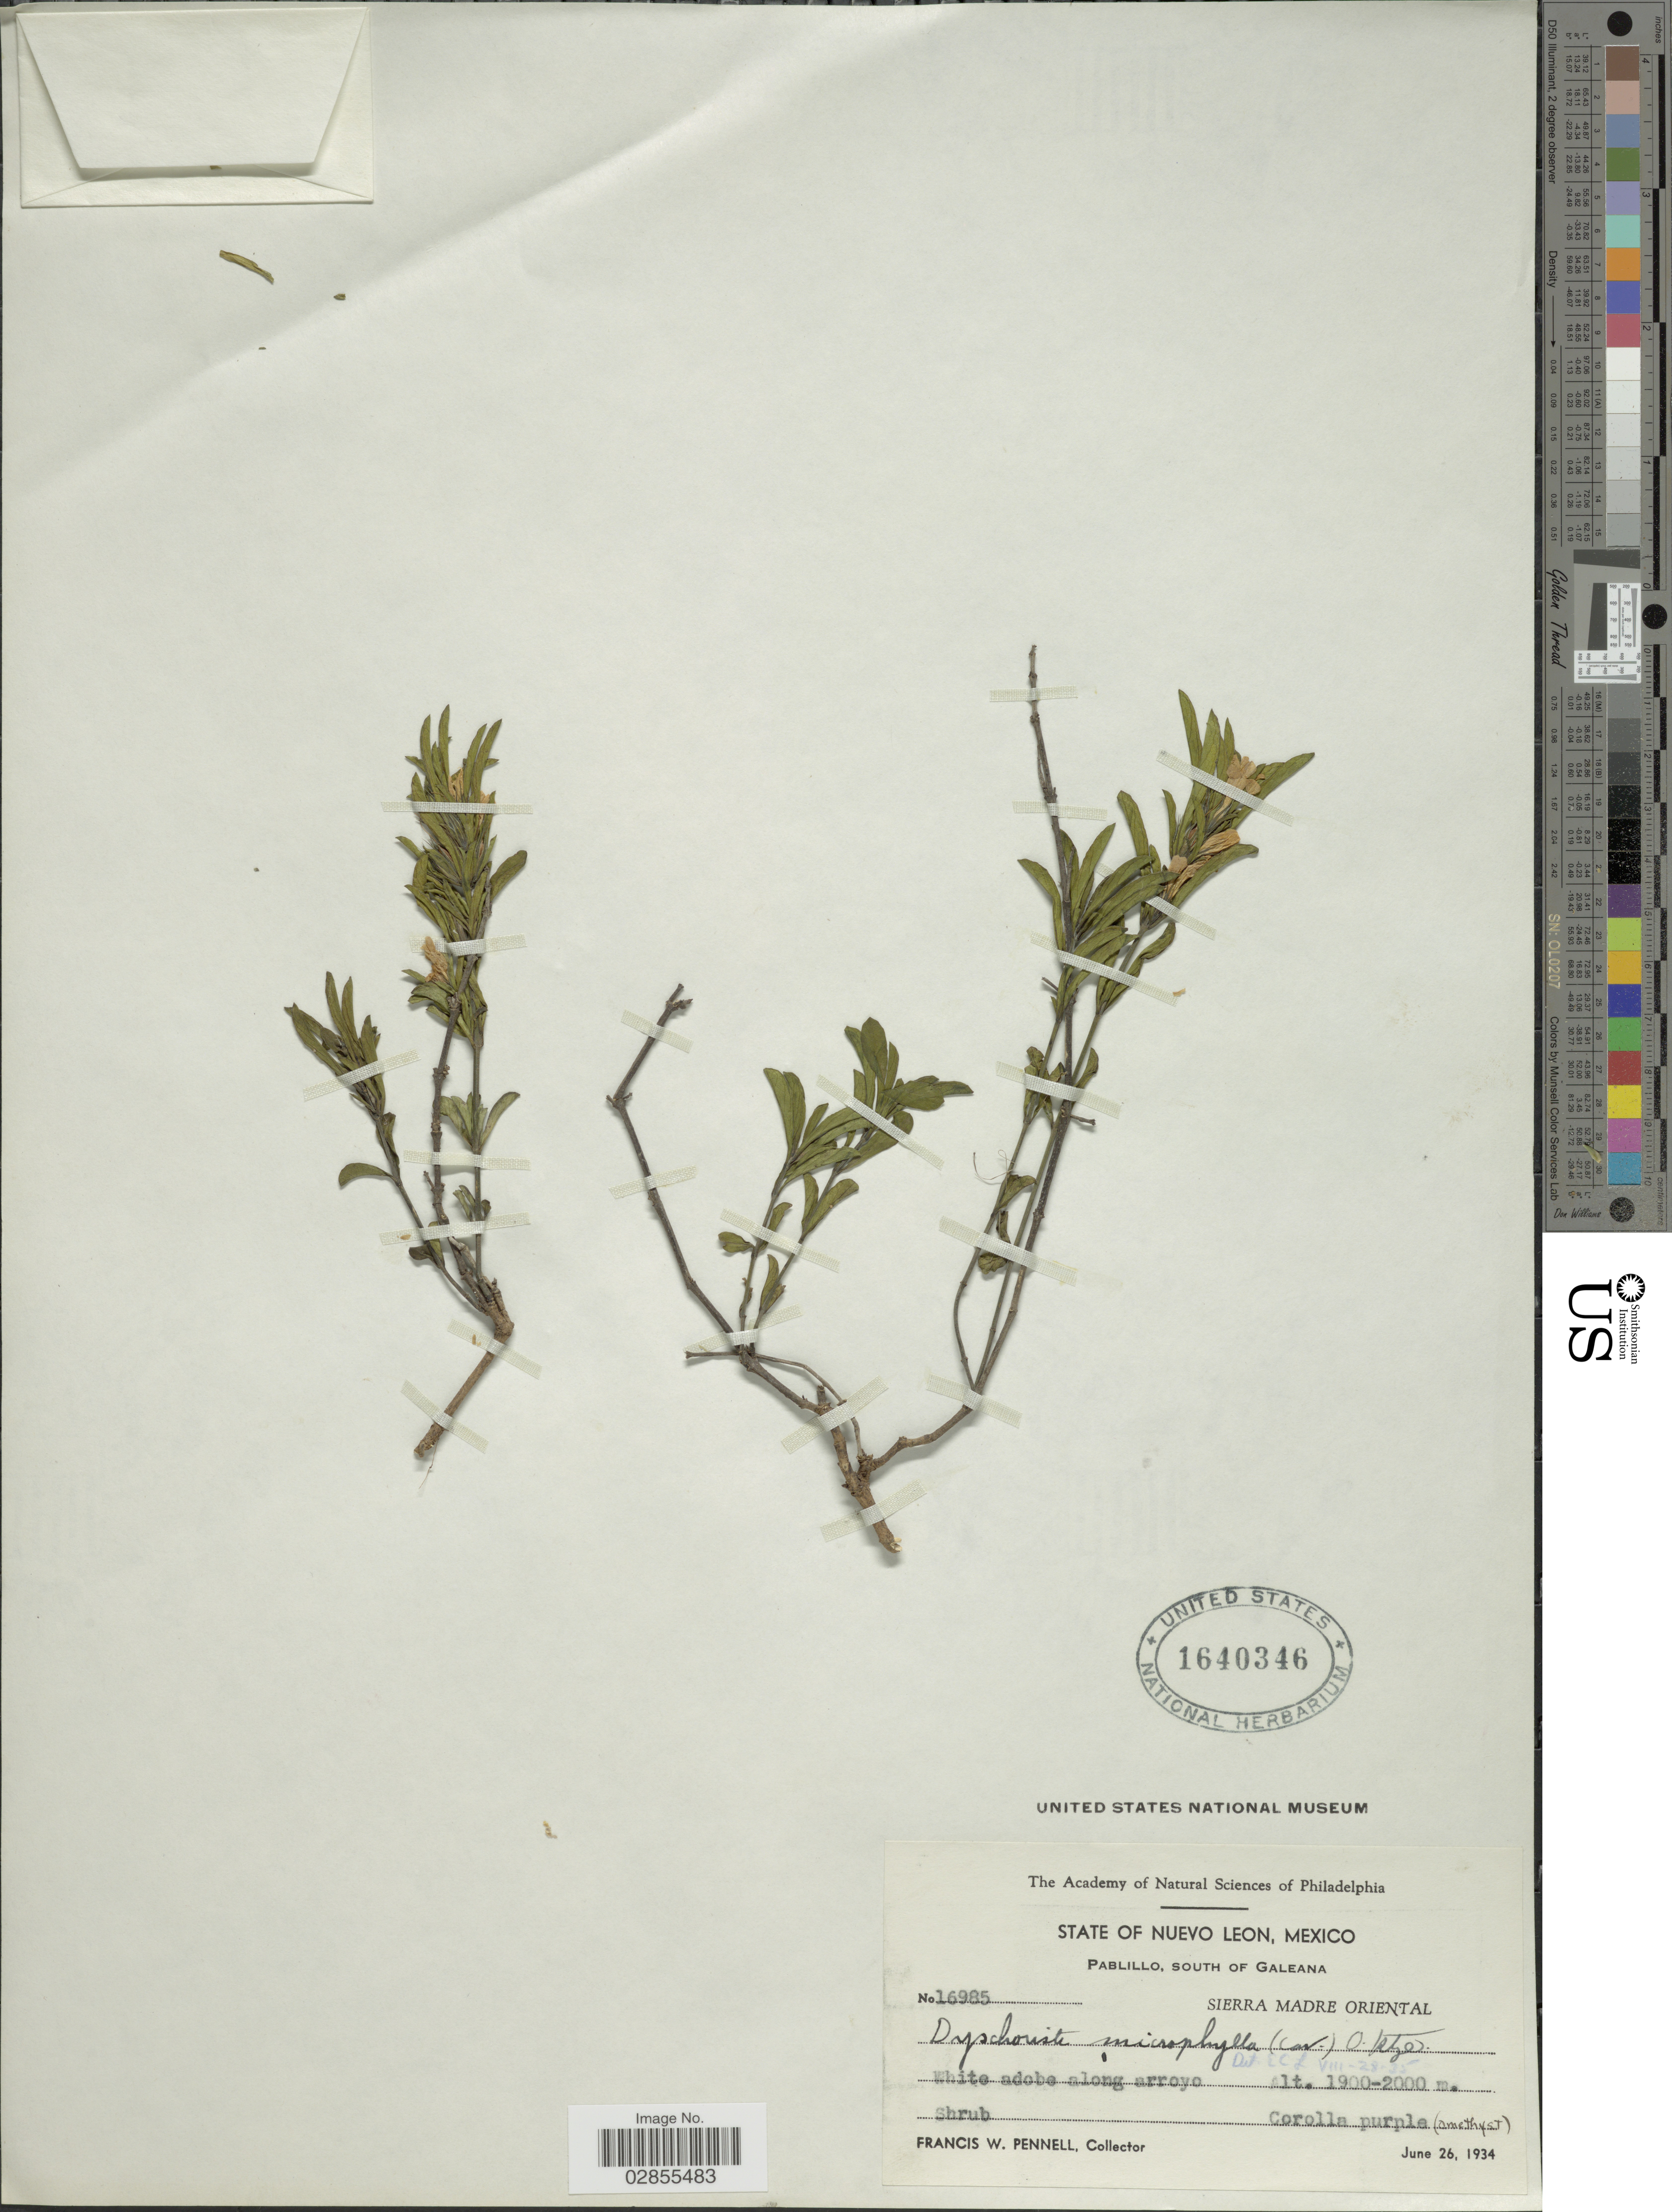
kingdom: Plantae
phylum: Tracheophyta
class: Magnoliopsida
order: Lamiales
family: Acanthaceae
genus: Dyschoriste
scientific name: Dyschoriste microphylla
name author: (Cav.) Kuntze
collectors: F. W. Pennell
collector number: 16985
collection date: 1934-06-26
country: Mexico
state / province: Nuevo León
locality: Pablillo, South of Galeana, Sierra Madre Occidental.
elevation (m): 1900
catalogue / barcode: US 1640346